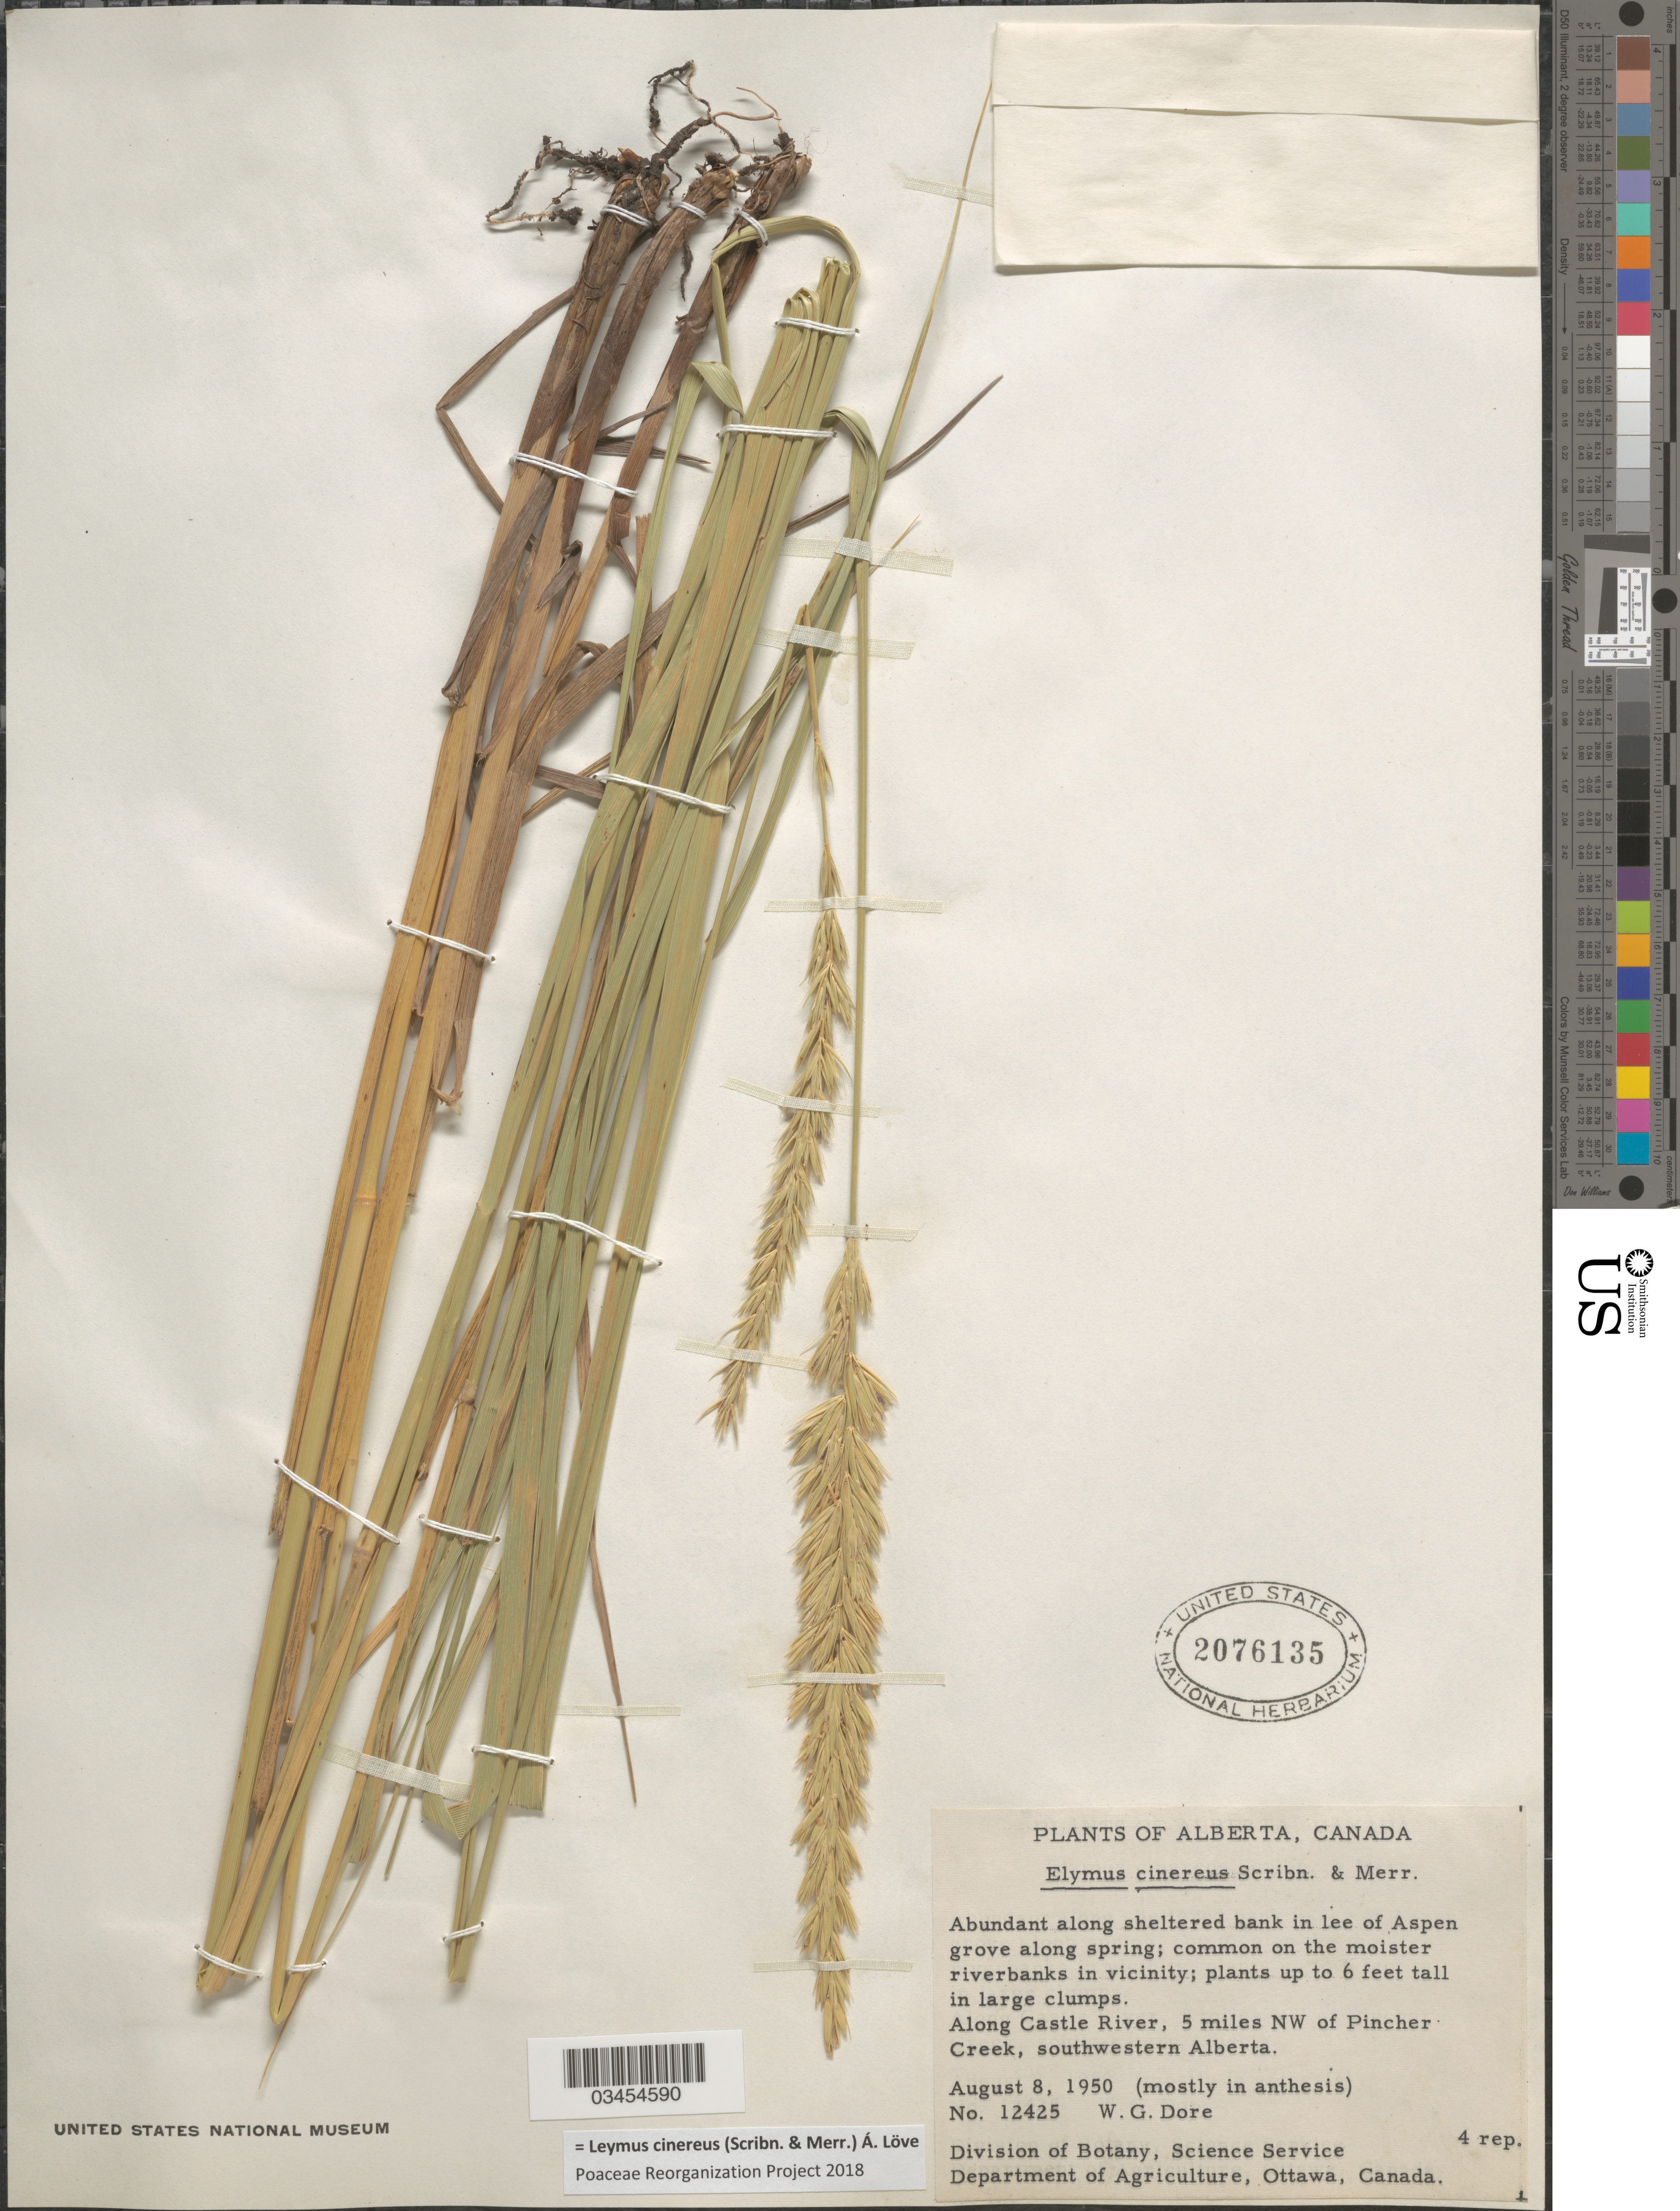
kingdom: Plantae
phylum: Tracheophyta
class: Liliopsida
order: Poales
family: Poaceae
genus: Leymus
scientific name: Leymus cinereus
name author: (Scribn. & Merr.) Á. Löve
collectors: W. Dore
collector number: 12425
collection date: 1950-08-08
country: Canada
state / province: Alberta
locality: Abundant along sheltered bank in lee of Aspen grove along spring. Along Castle River, 5 miles NW of Pincher Creek, southwestern Alberta.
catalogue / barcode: US 2076135